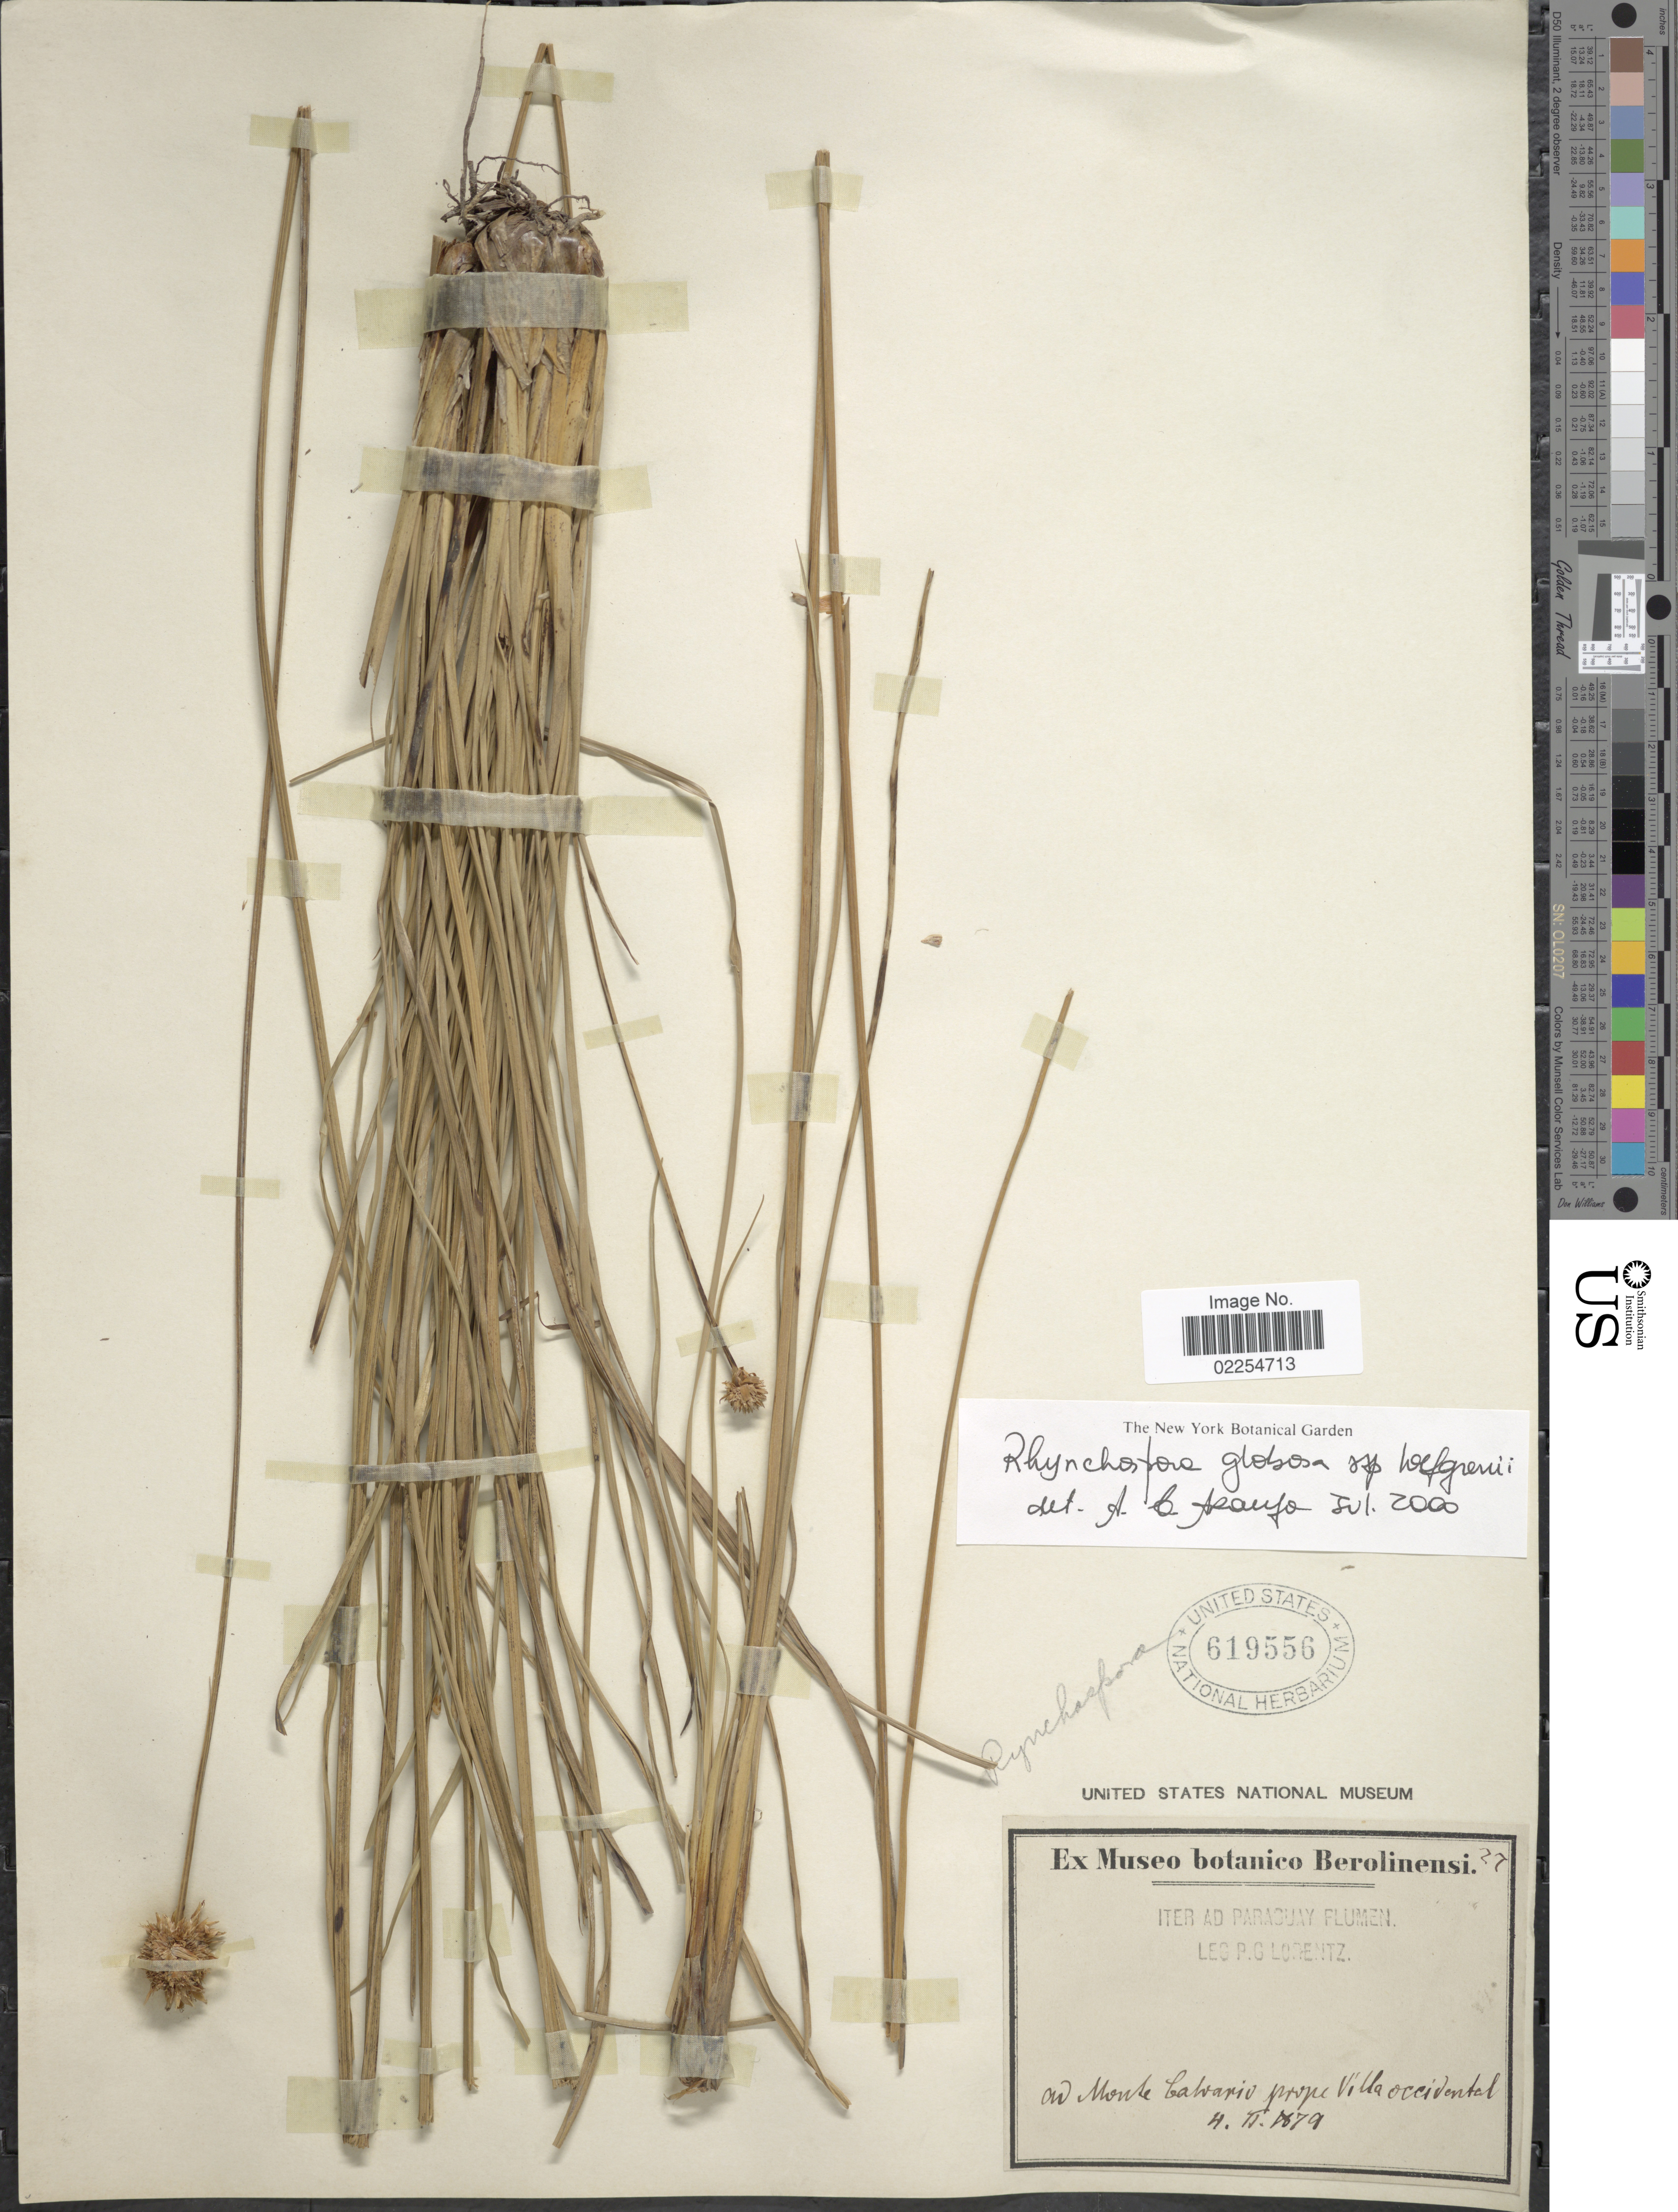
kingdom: Plantae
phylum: Tracheophyta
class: Liliopsida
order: Poales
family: Cyperaceae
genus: Rhynchospora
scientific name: Rhynchospora globosa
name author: (Kunth) Roem. & Schult.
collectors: P. G. Lorentz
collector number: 27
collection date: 1879-02-04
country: Paraguay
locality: Ad Monte Calvario prope Villa Occidental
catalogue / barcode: US 619556